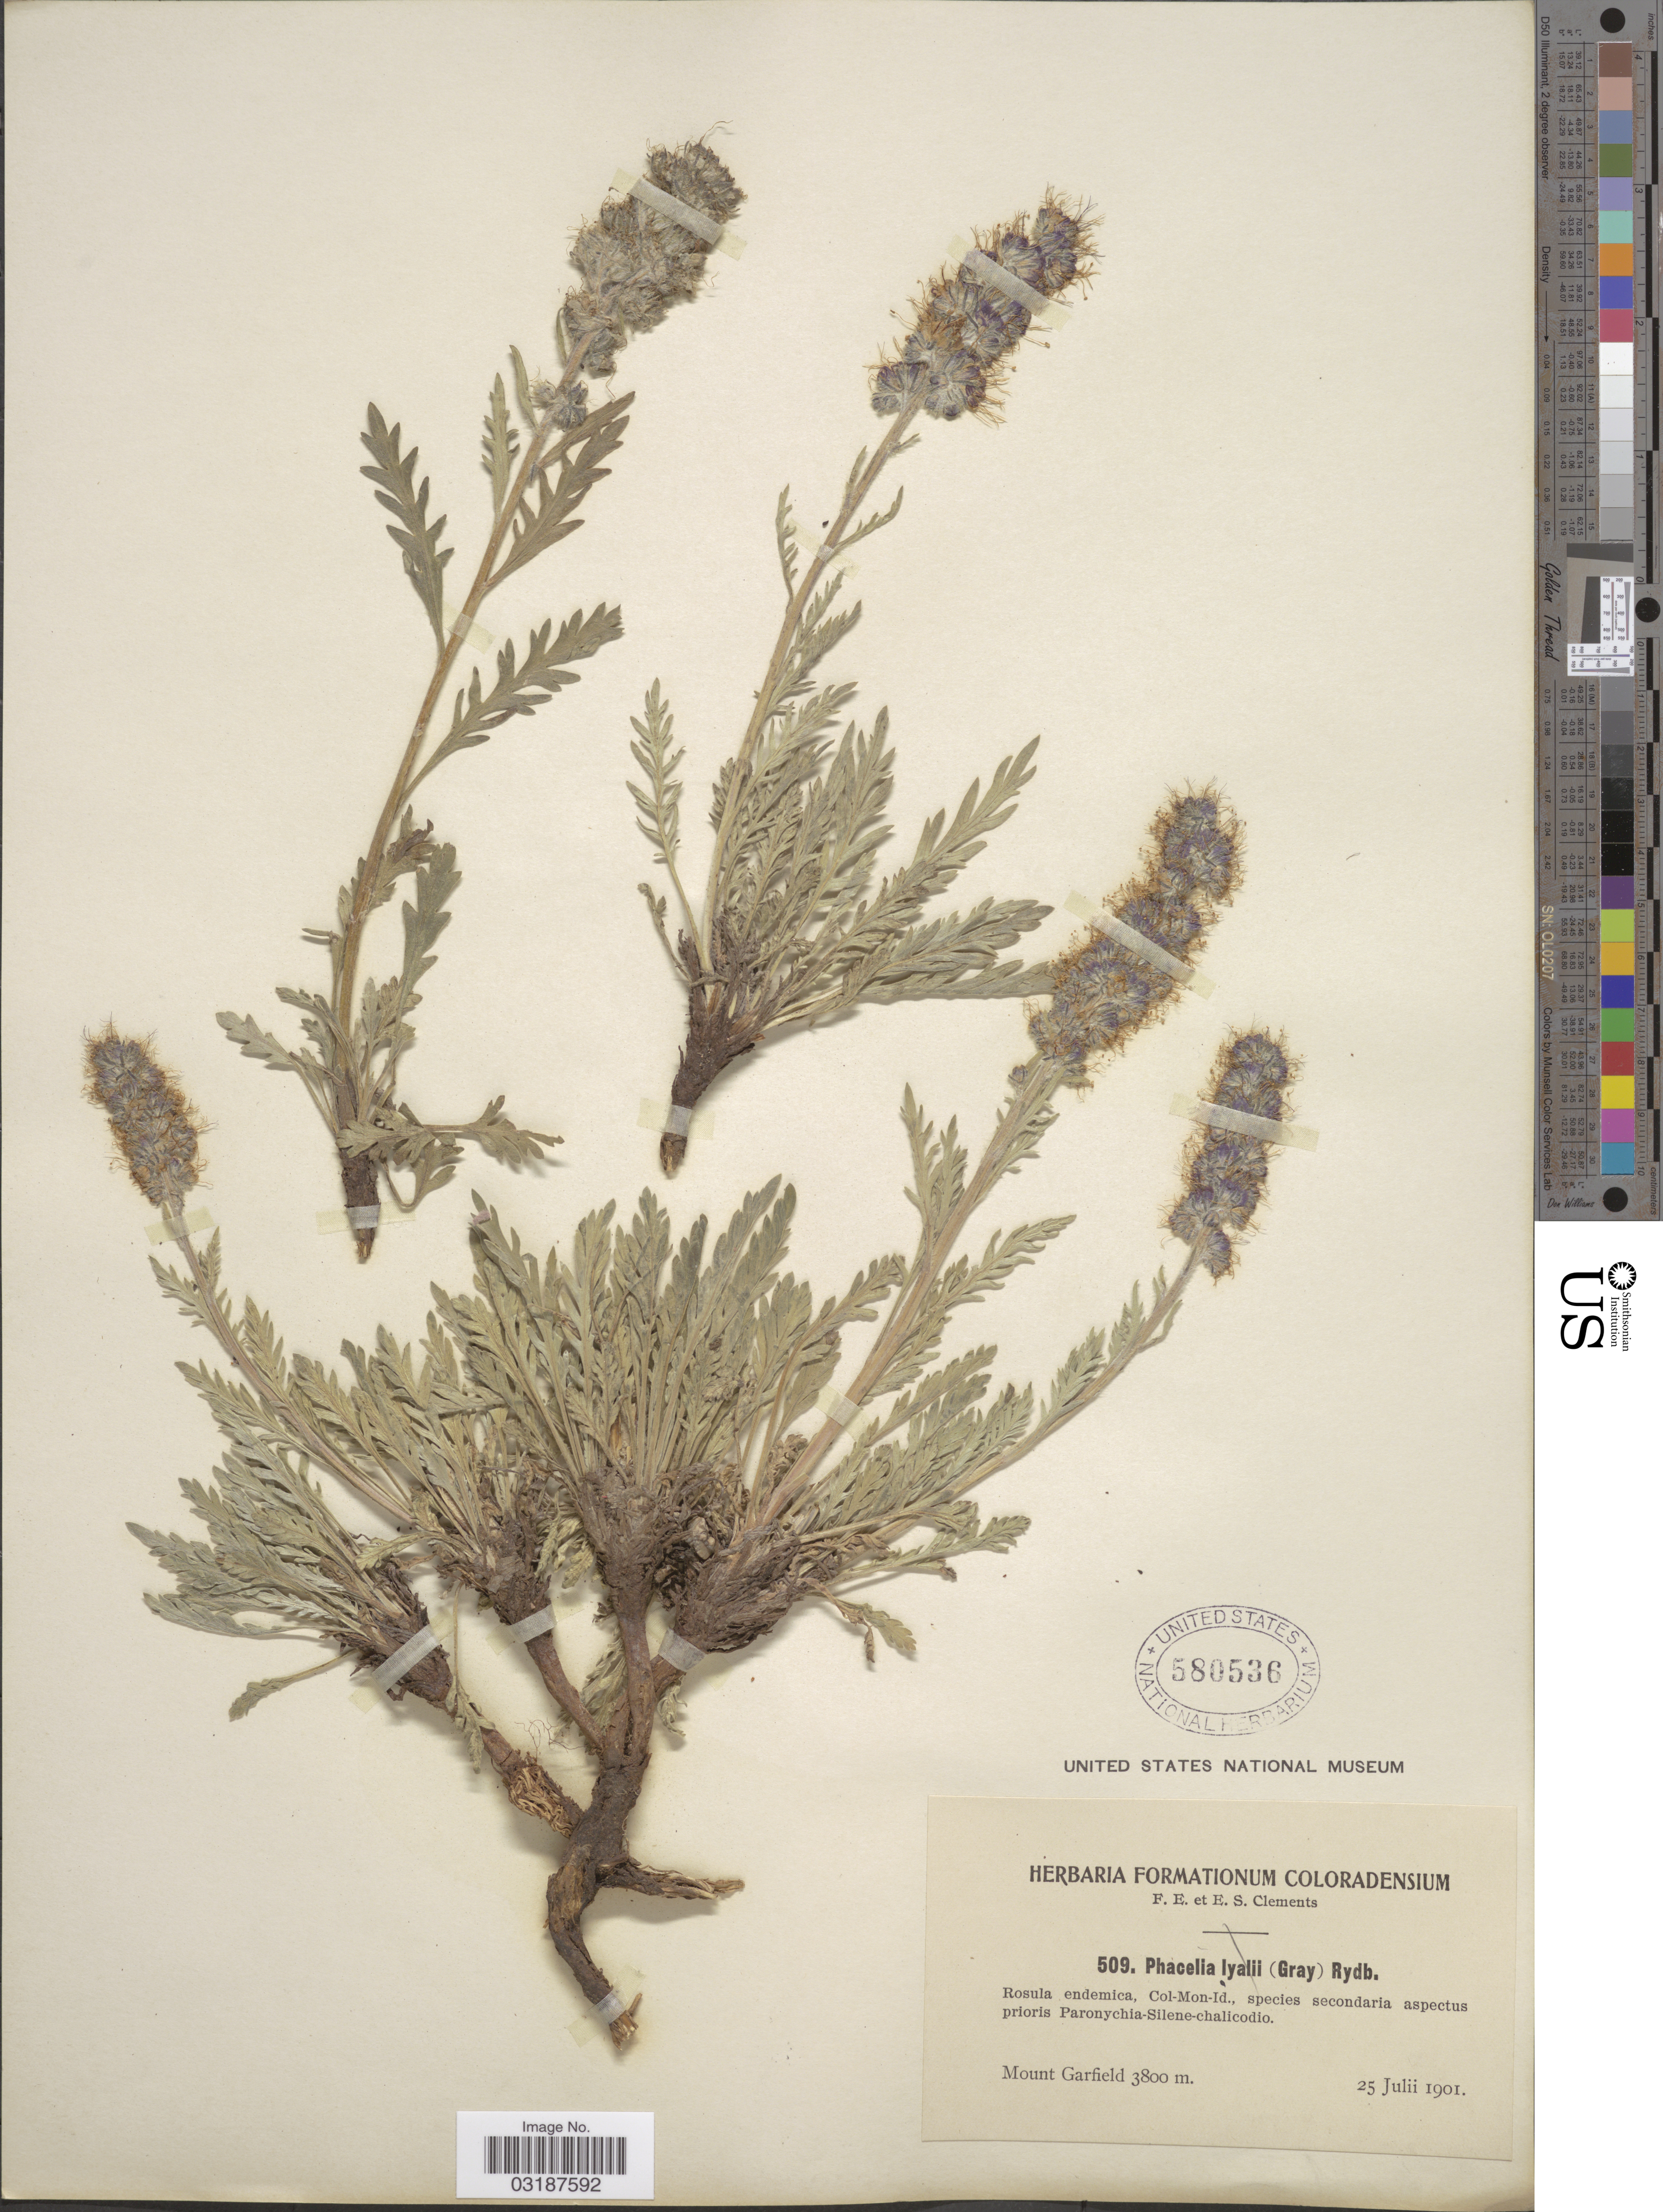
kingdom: Plantae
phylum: Tracheophyta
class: Magnoliopsida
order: Boraginales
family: Hydrophyllaceae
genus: Phacelia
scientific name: Phacelia sericea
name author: (Graham) A. Gray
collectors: F. E. Clements & E. S. Clements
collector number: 509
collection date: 1901-07-25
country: United States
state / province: Colorado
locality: Mount Garfield.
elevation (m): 3800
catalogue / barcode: US 580536